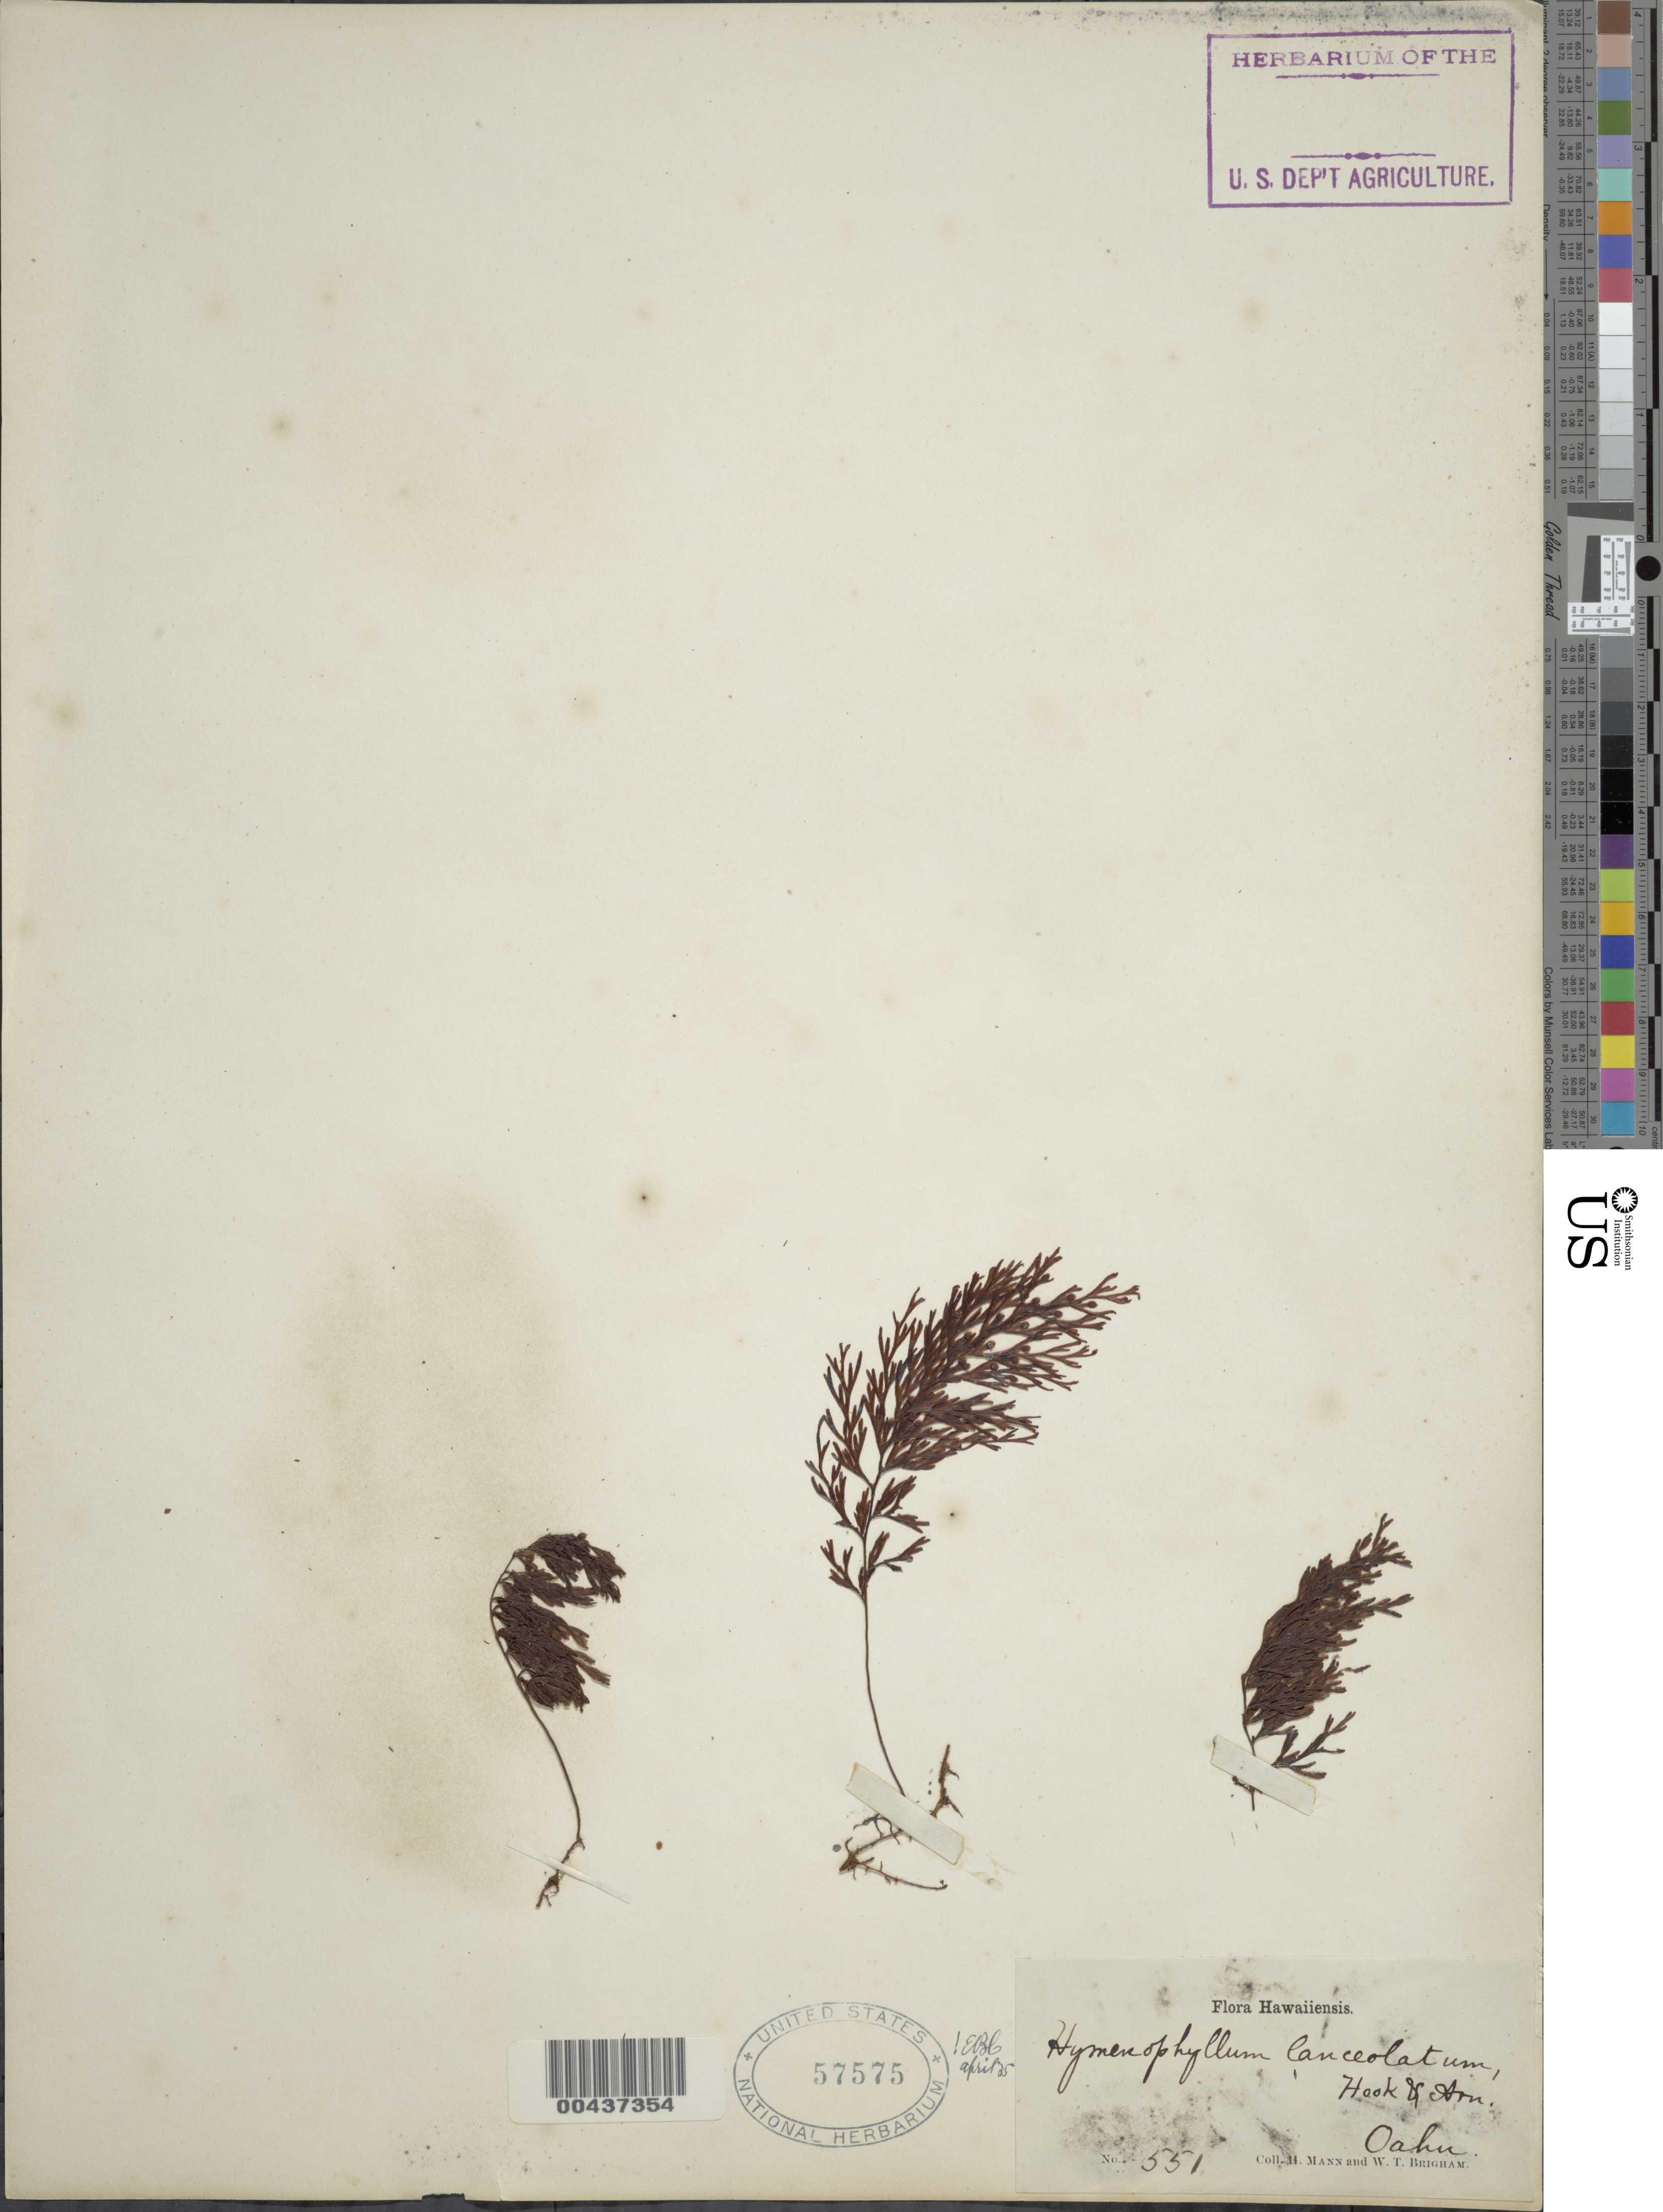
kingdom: Plantae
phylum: Tracheophyta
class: Polypodiopsida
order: Hymenophyllales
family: Hymenophyllaceae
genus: Hymenophyllum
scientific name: Hymenophyllum lanceolatum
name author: Hook. & Arn.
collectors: H. Mann & W. T. Brigham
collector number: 551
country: United States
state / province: Hawaii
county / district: Honolulu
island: Oahu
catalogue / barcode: US 57575